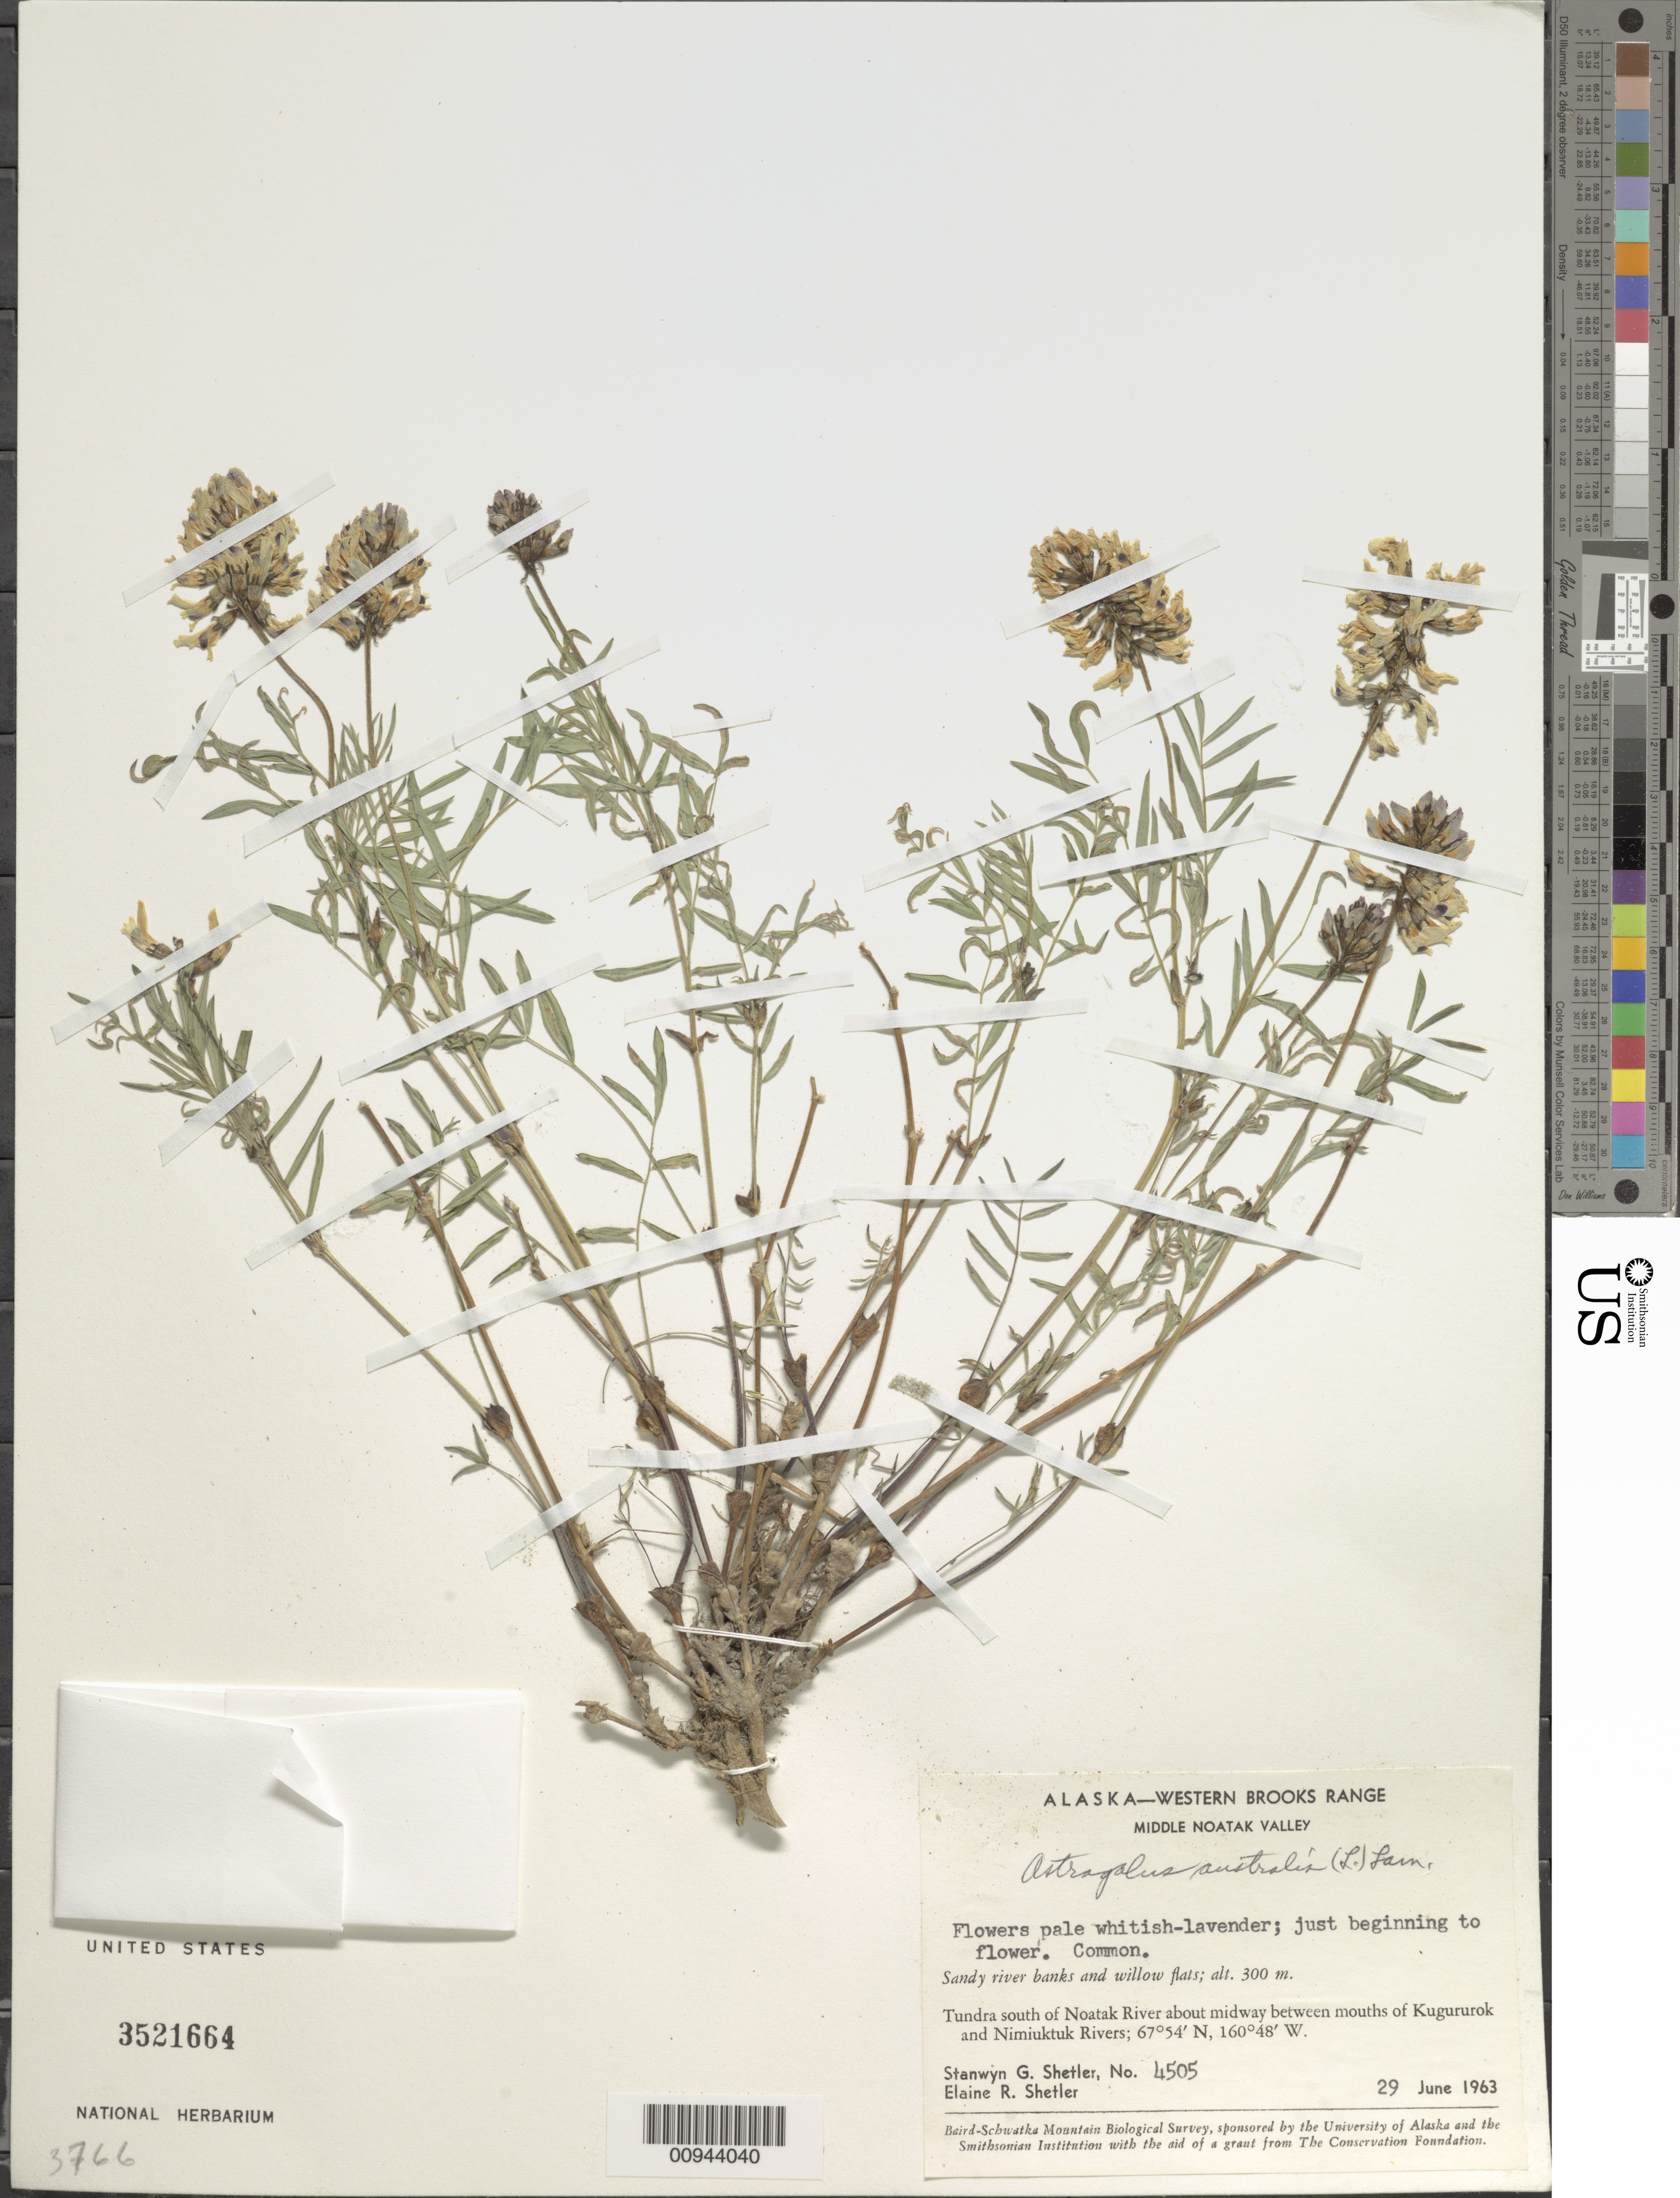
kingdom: Plantae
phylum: Tracheophyta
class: Magnoliopsida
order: Fabales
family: Fabaceae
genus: Astragalus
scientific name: Astragalus australis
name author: (L.) Lam.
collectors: S. Shetler & E. R. Shetler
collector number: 4505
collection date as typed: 29 Jun 1963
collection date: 1963-06-29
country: United States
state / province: Alaska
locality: S of Noatak River about midway between mouths of Kugururok and Nimiuktuk Rivers. Western Brooks Range, Middle Noatak Valley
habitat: Tundra. Sandy river banks and willow flats.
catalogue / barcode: US 3521664